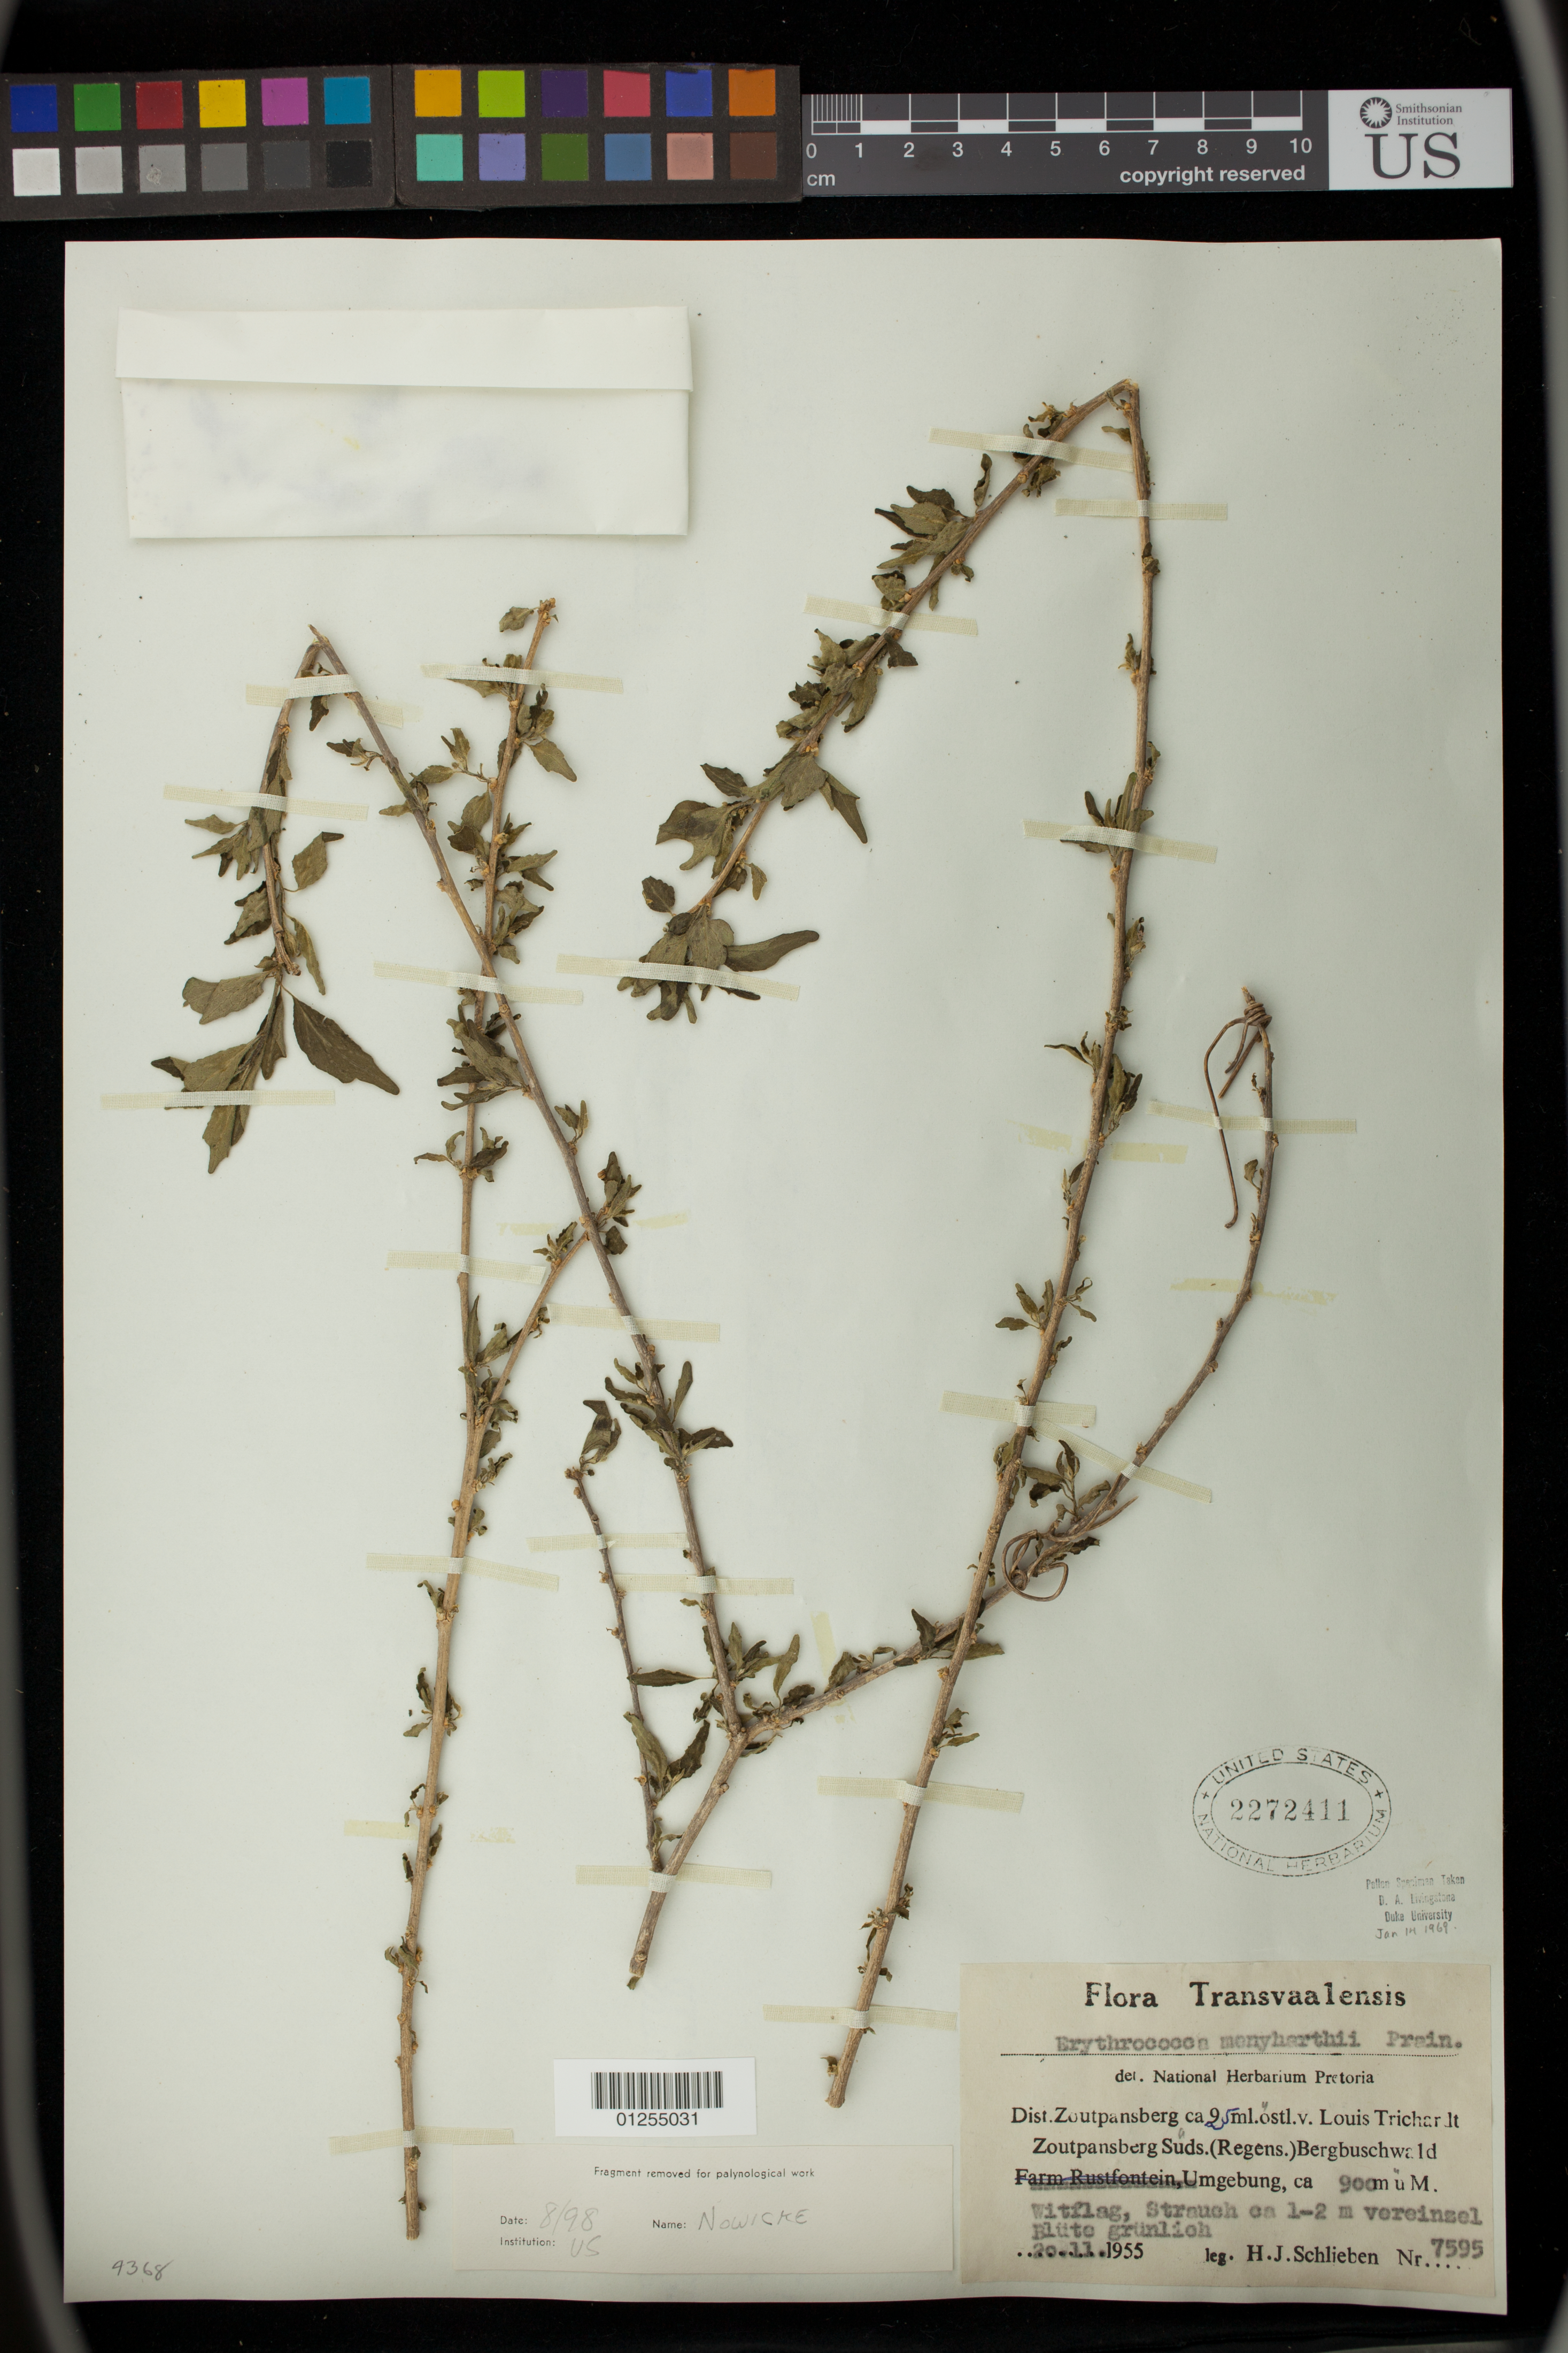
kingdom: Plantae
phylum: Tracheophyta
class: Magnoliopsida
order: Malpighiales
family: Euphorbiaceae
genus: Erythrococca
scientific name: Erythrococca menyharthii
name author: (Pax) Prain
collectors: H. J. Schlieben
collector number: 7595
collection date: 1955-11-20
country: South Africa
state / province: Limpopo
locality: Dist. Zoutpansberg ca 9 - 5 ml. östl. v. Louis Trichar lt Zoutpansberg Süds. (Regens.) Bergbuschwald Umgebung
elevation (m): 900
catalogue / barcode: US 2272411